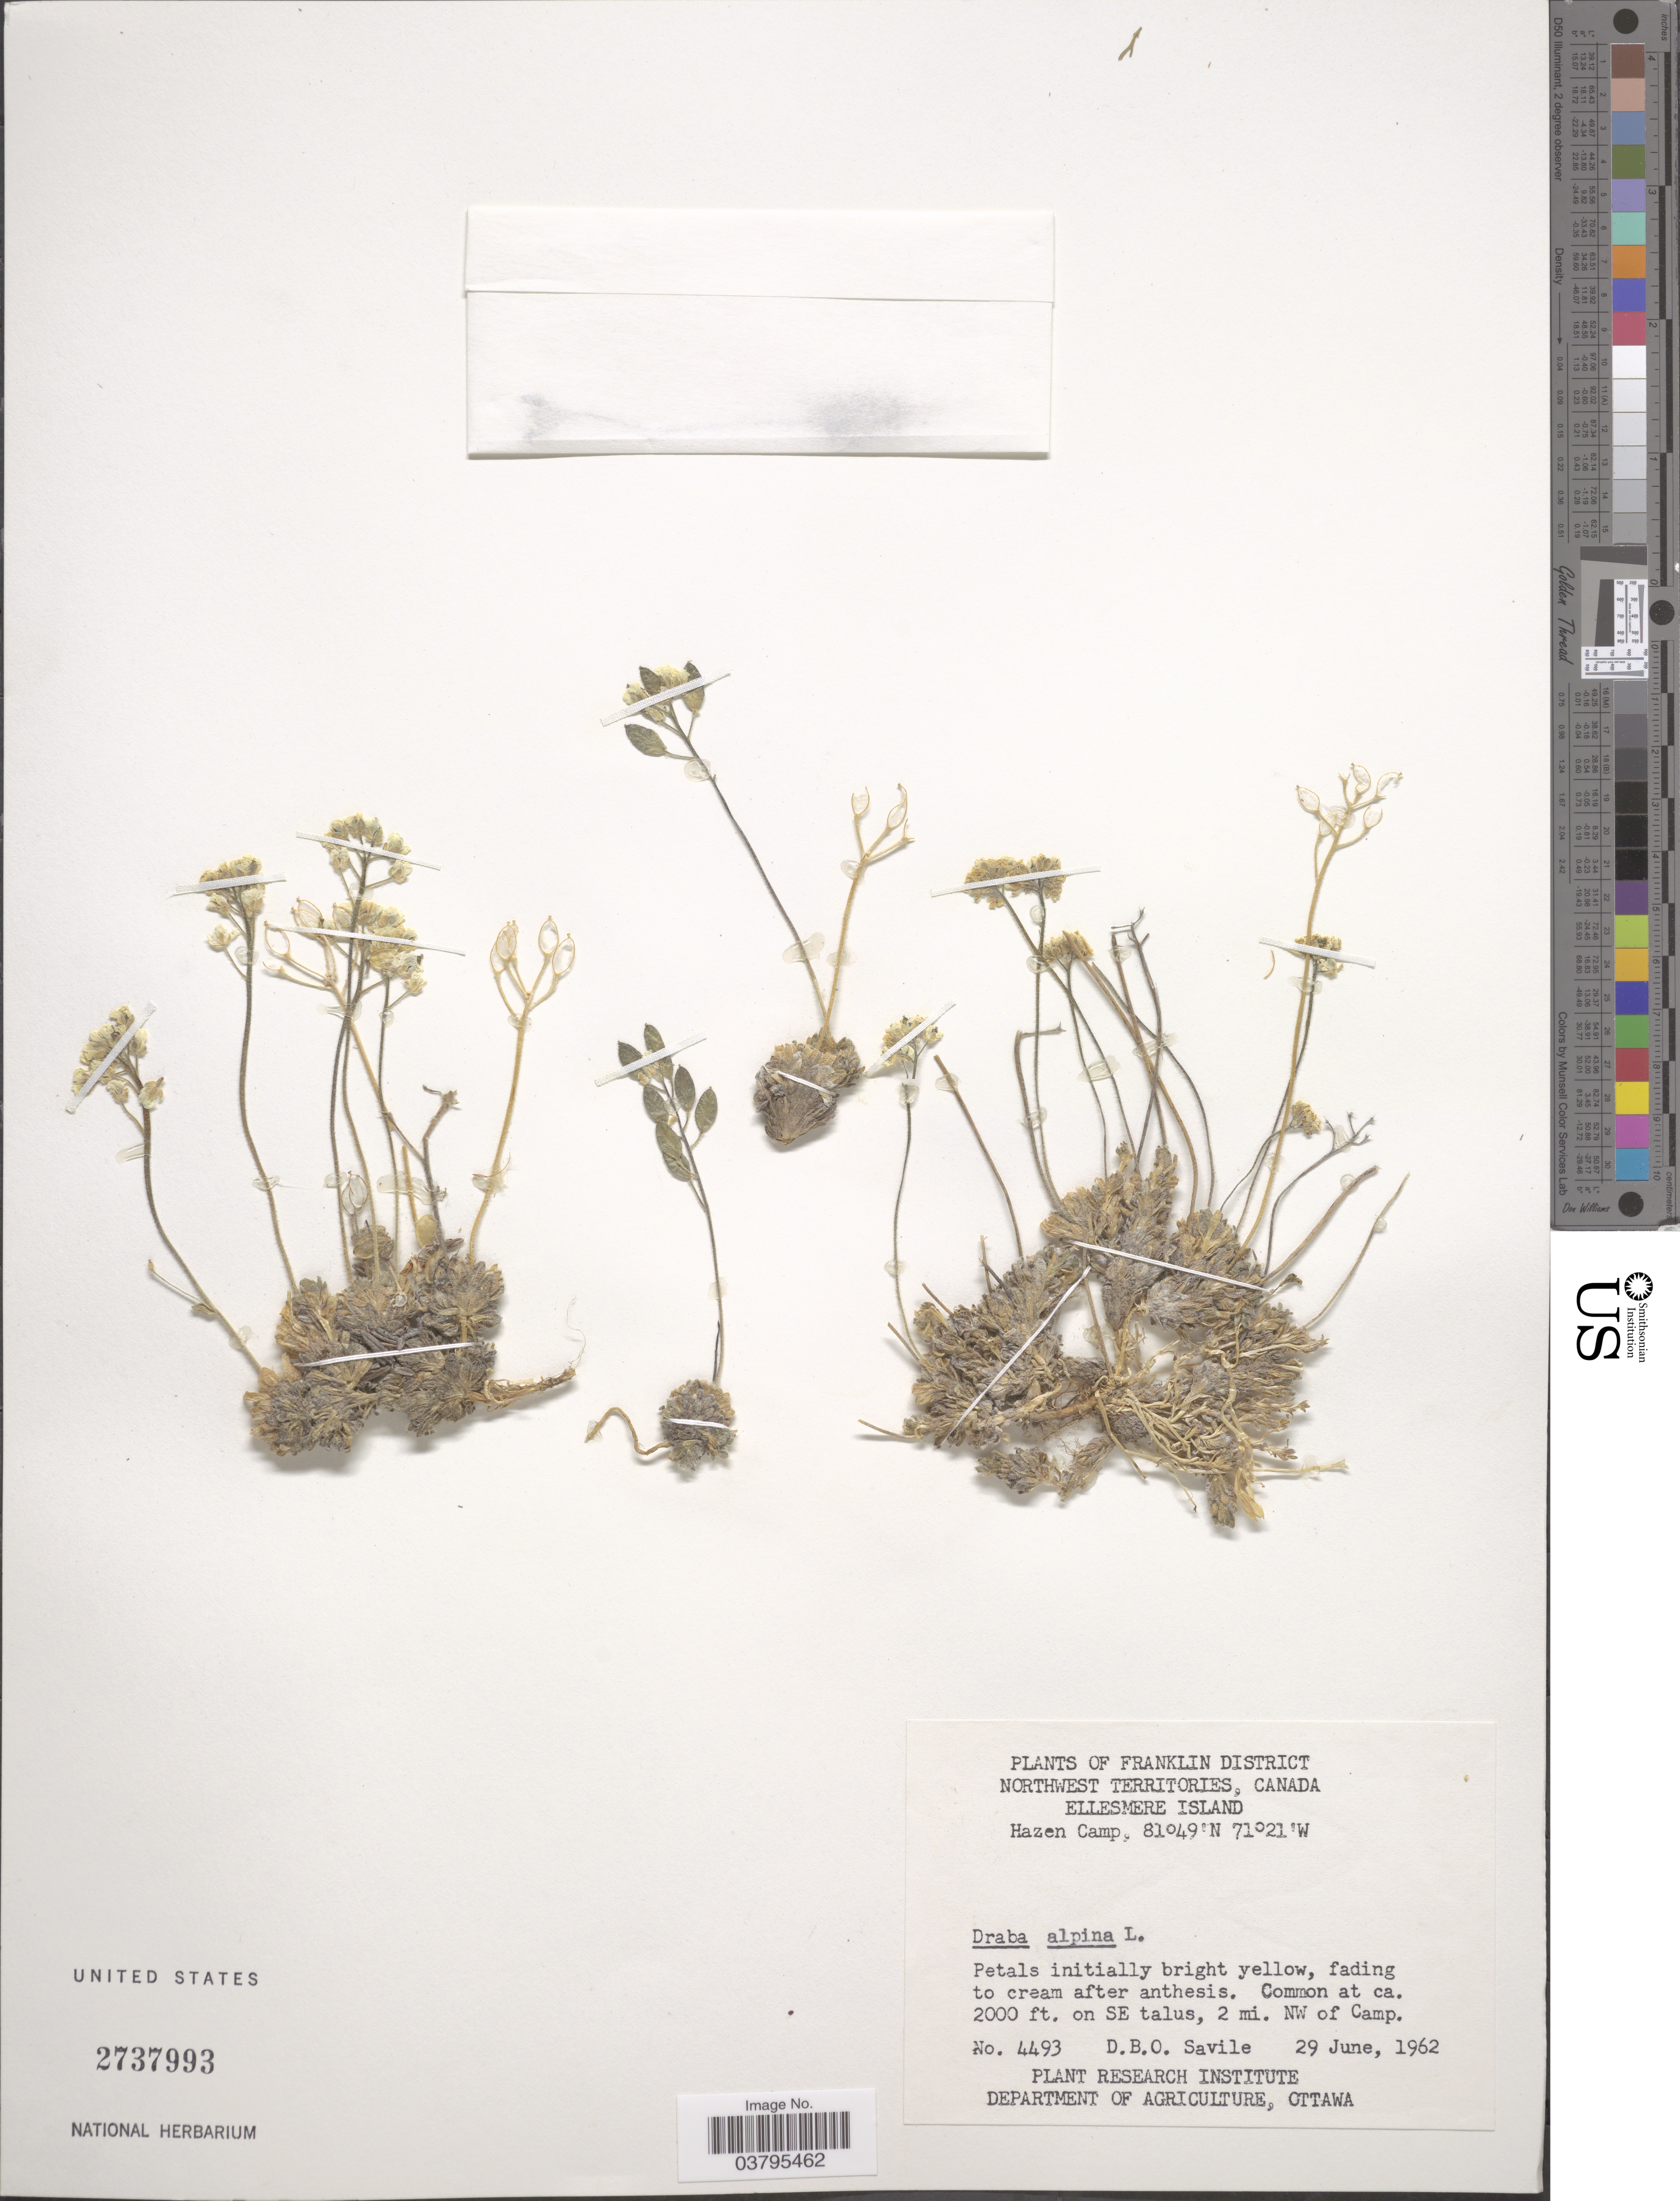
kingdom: Plantae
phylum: Tracheophyta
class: Magnoliopsida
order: Brassicales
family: Brassicaceae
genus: Draba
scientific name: Draba alpina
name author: L.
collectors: D. Savile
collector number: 4493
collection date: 1962-06-29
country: Canada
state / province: Northwest Territories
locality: Franklin District. Ellesmere Island. Hazen Camp. On SE talus, 2 mi. NW of Camp.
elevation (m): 610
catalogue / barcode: US 2737993